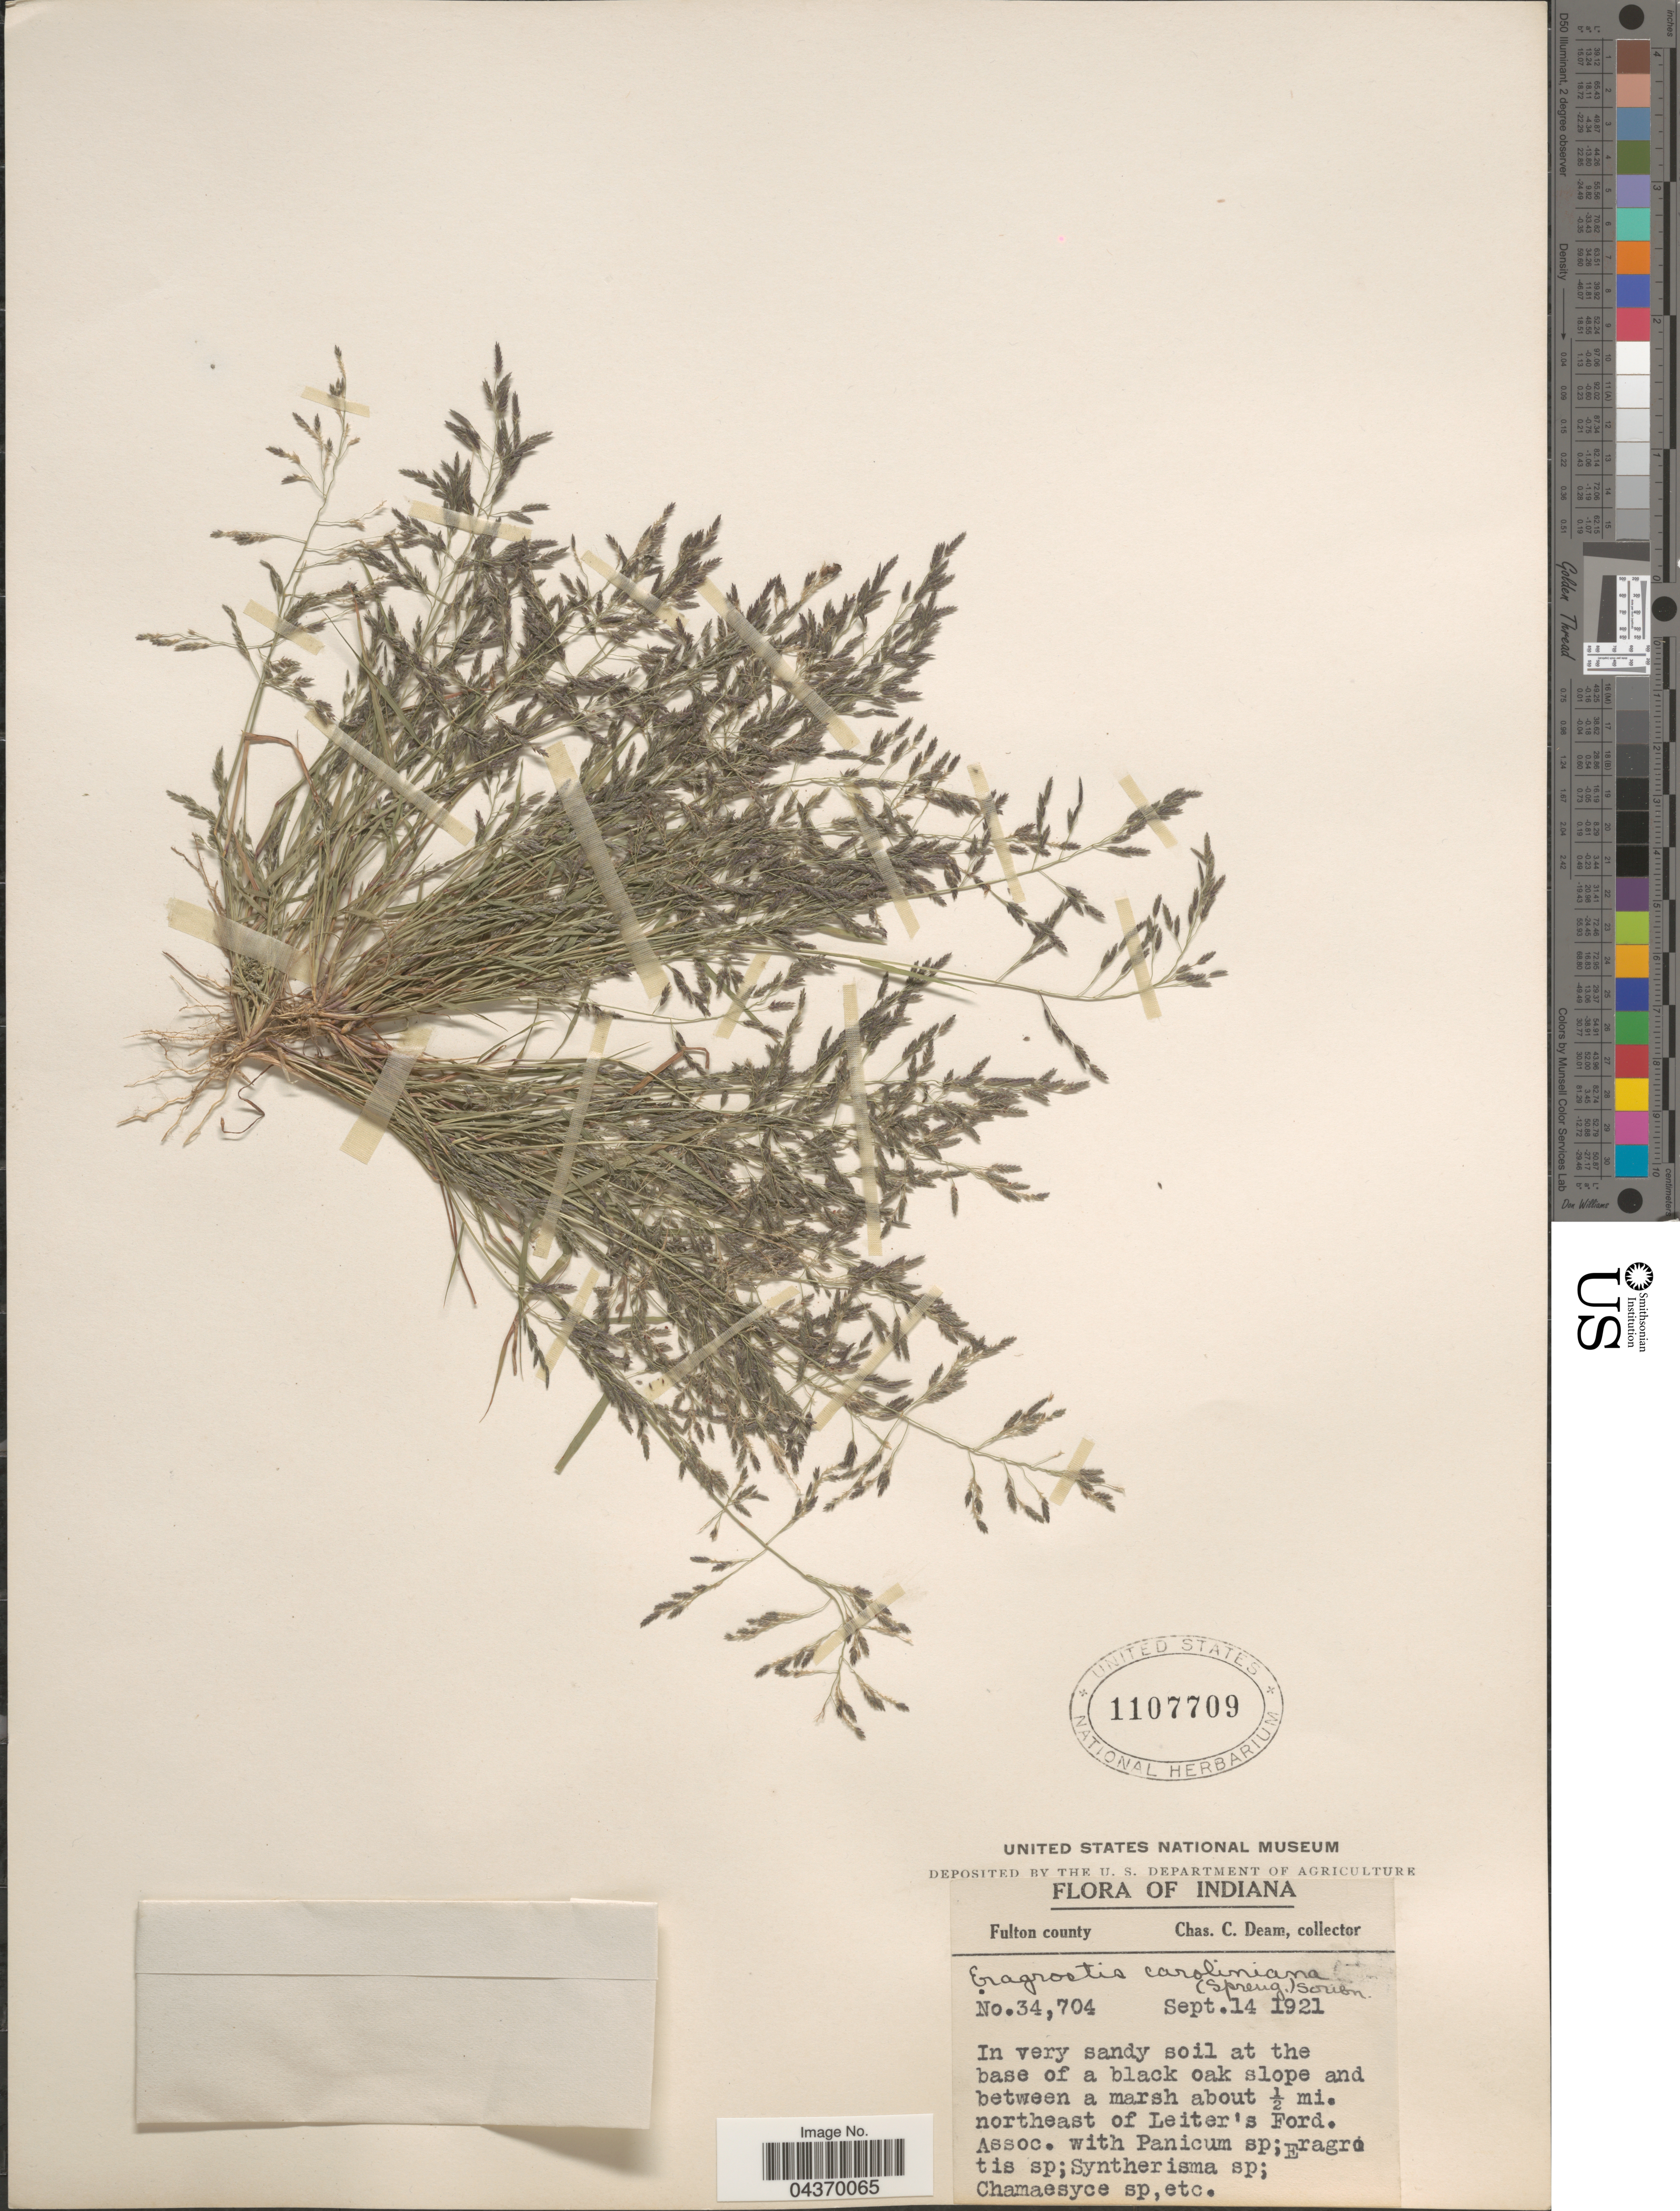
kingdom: Plantae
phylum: Tracheophyta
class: Liliopsida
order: Poales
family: Poaceae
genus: Eragrostis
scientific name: Eragrostis pectinacea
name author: (Michx.) Nees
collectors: C. C. Deam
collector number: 34704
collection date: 1921-09-14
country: United States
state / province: Indiana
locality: Fulton county. In very sandy soil at the base of a black oak slope and between a marsh about ½ mi. northeast of Leiter's Ford.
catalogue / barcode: US 1107709